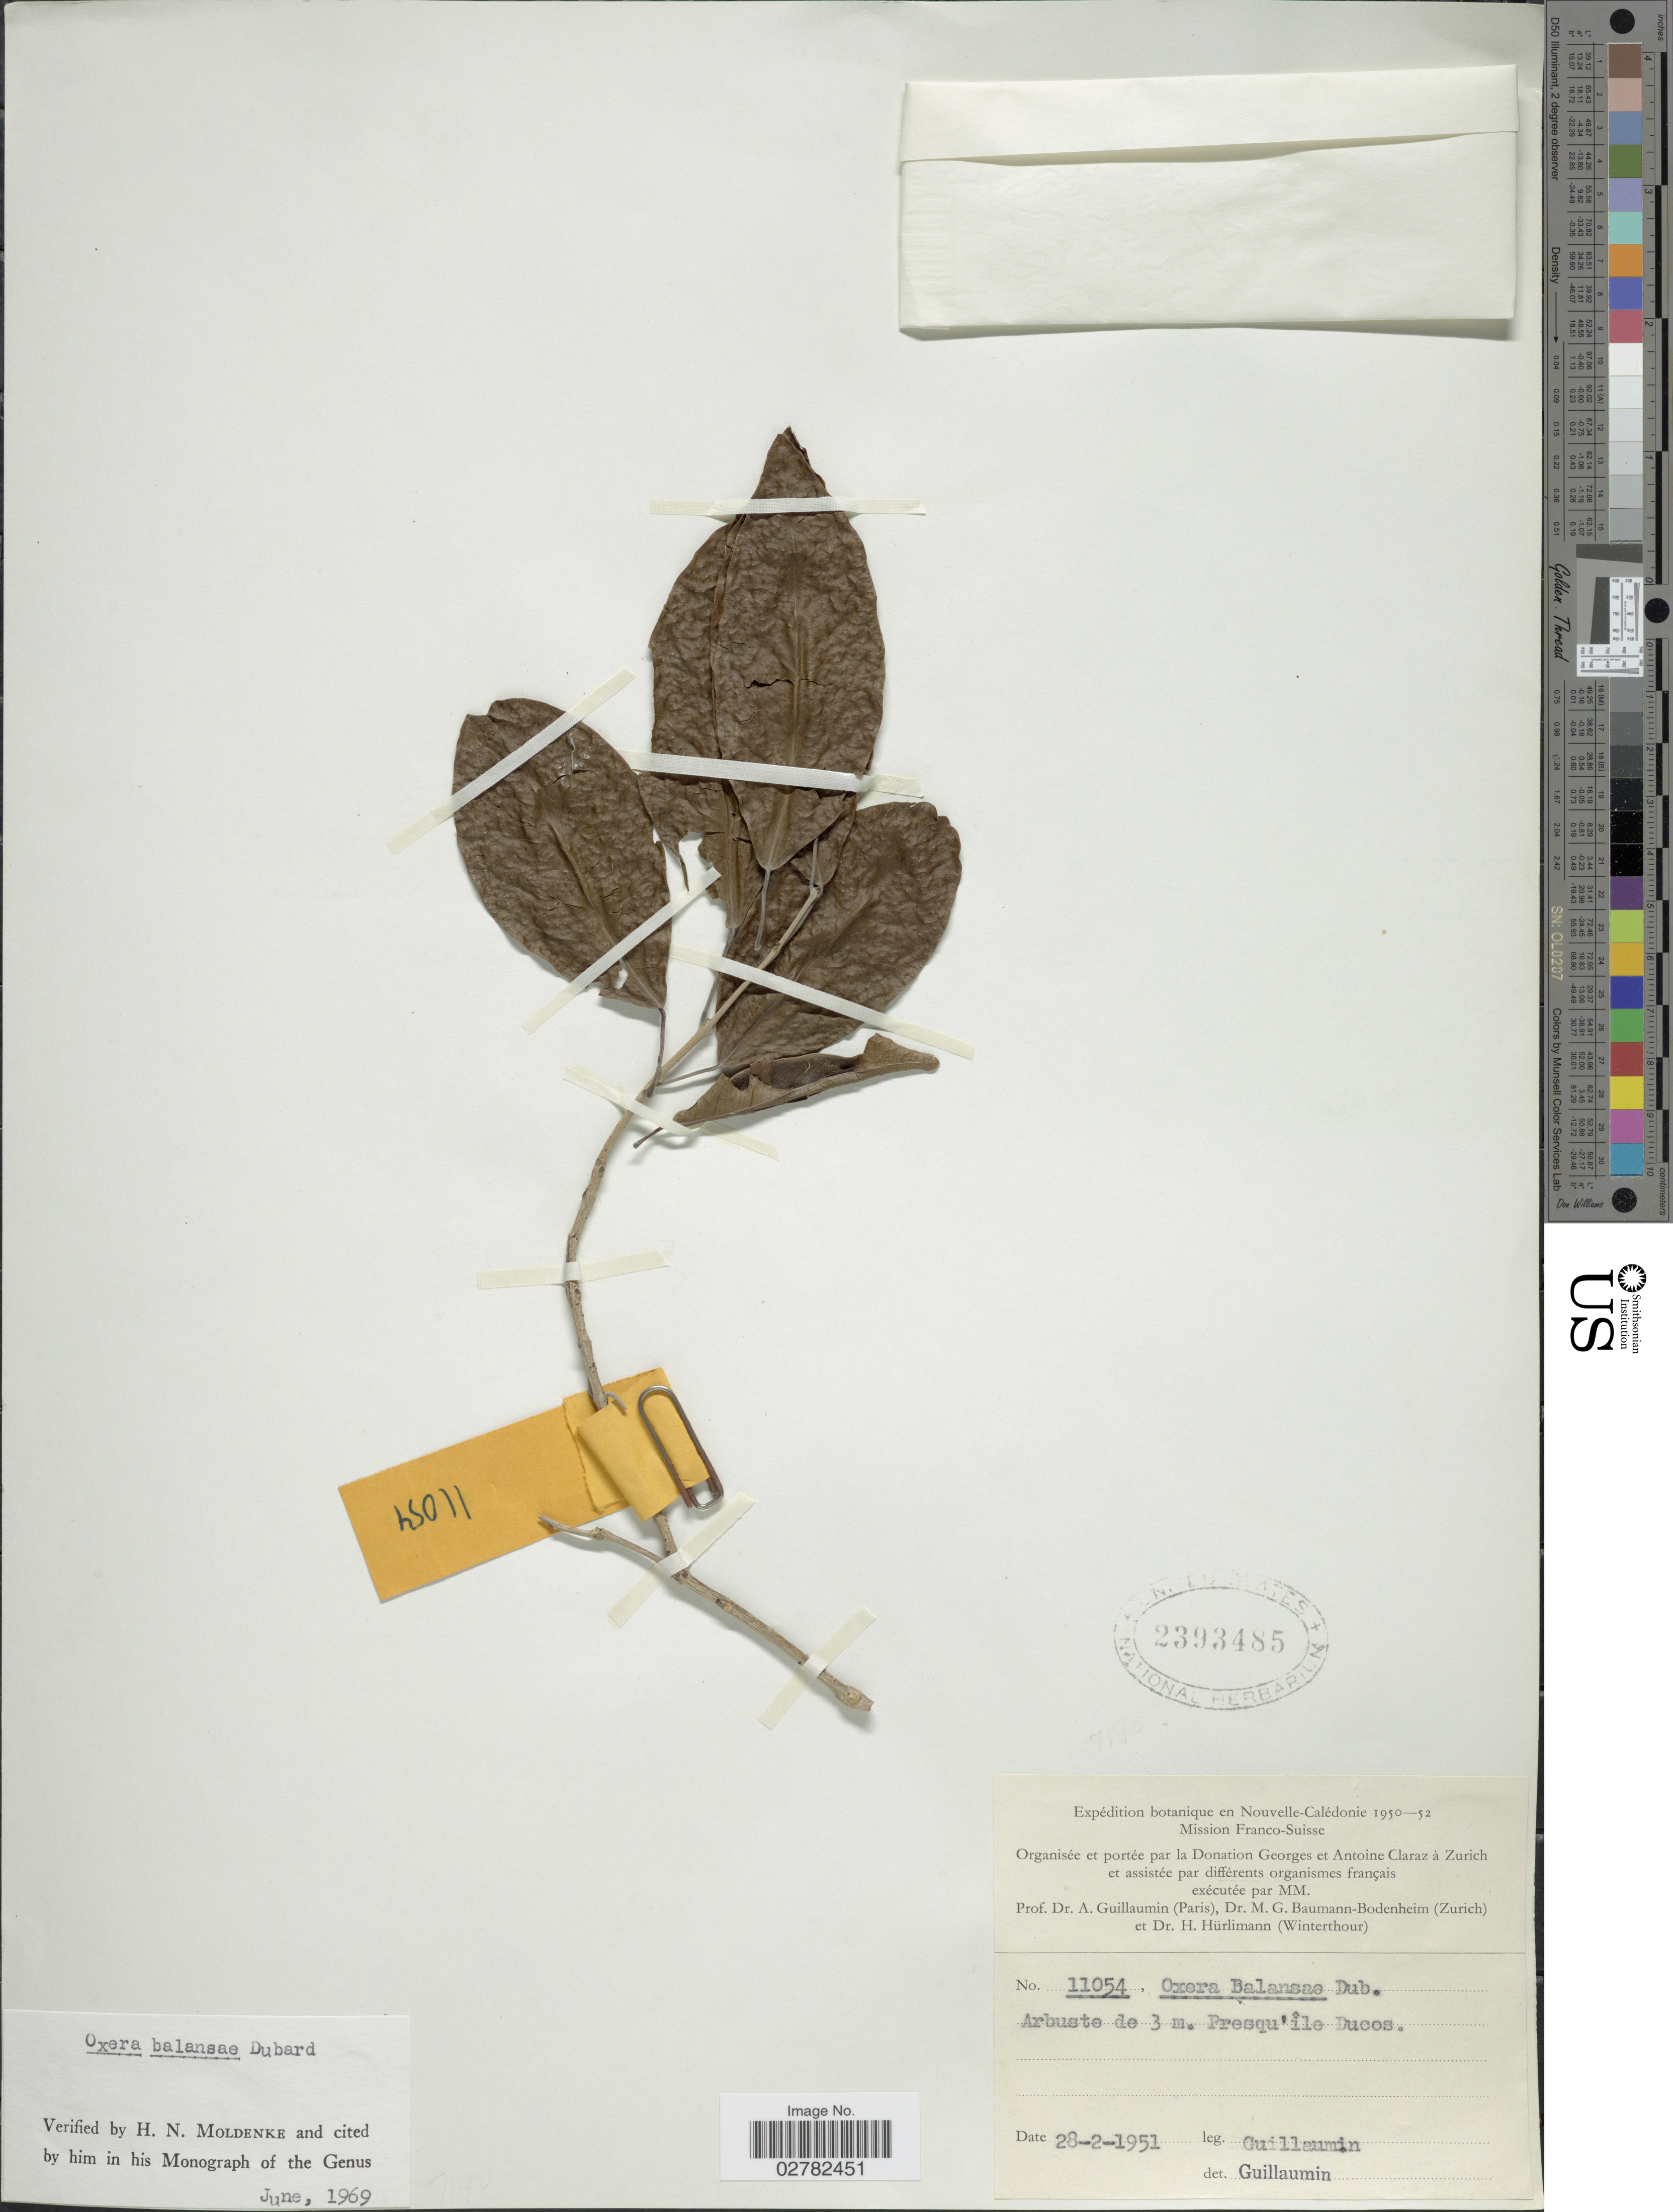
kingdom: Plantae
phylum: Tracheophyta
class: Magnoliopsida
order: Lamiales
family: Lamiaceae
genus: Oxera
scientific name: Oxera balansae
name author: Dubard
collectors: A. Guillaumin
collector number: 11054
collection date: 1951-02-28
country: New Caledonia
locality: Nouvelle-Calédonie, Presqu'ile Ducos.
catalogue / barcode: US 2393485